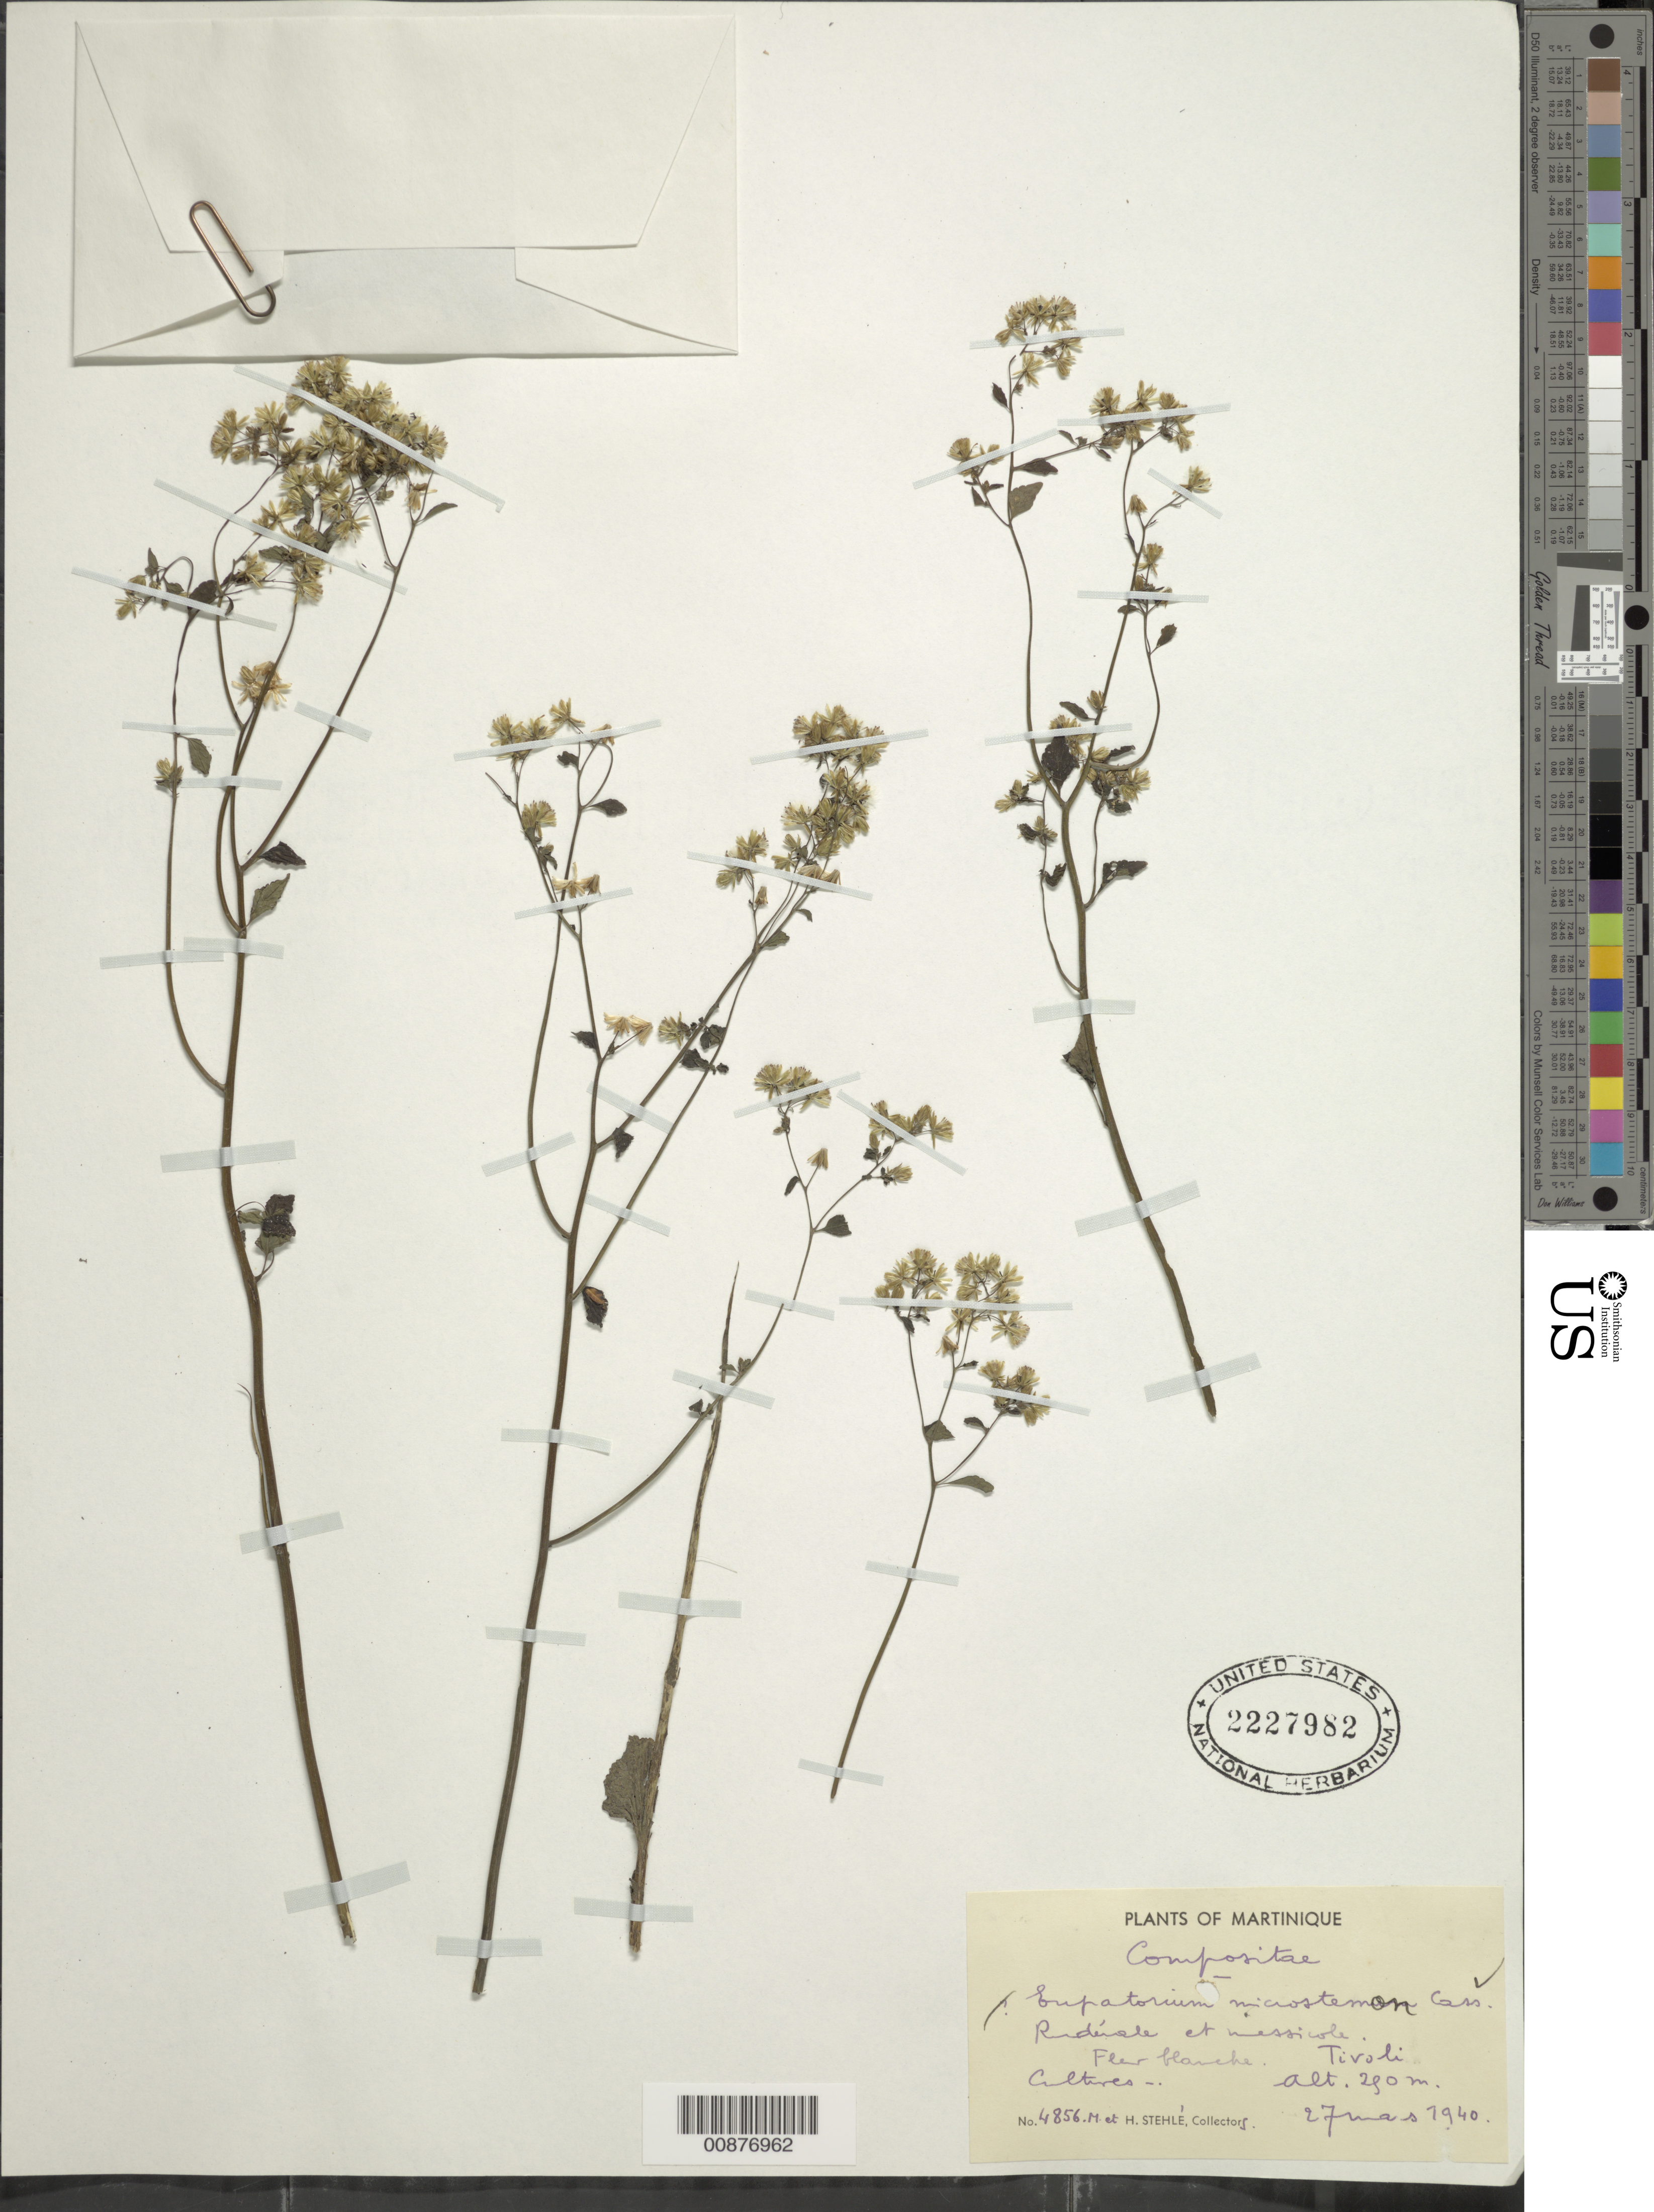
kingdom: Plantae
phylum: Tracheophyta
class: Magnoliopsida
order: Asterales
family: Asteraceae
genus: Fleischmannia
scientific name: Fleischmannia microstemon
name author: (Cass.) R.M. King & H. Rob.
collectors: H. Stehlé & M. Stehlé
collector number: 4856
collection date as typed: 27 Mar 1940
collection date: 1940-03-27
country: Martinique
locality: Tivoli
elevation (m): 250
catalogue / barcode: US 2227982